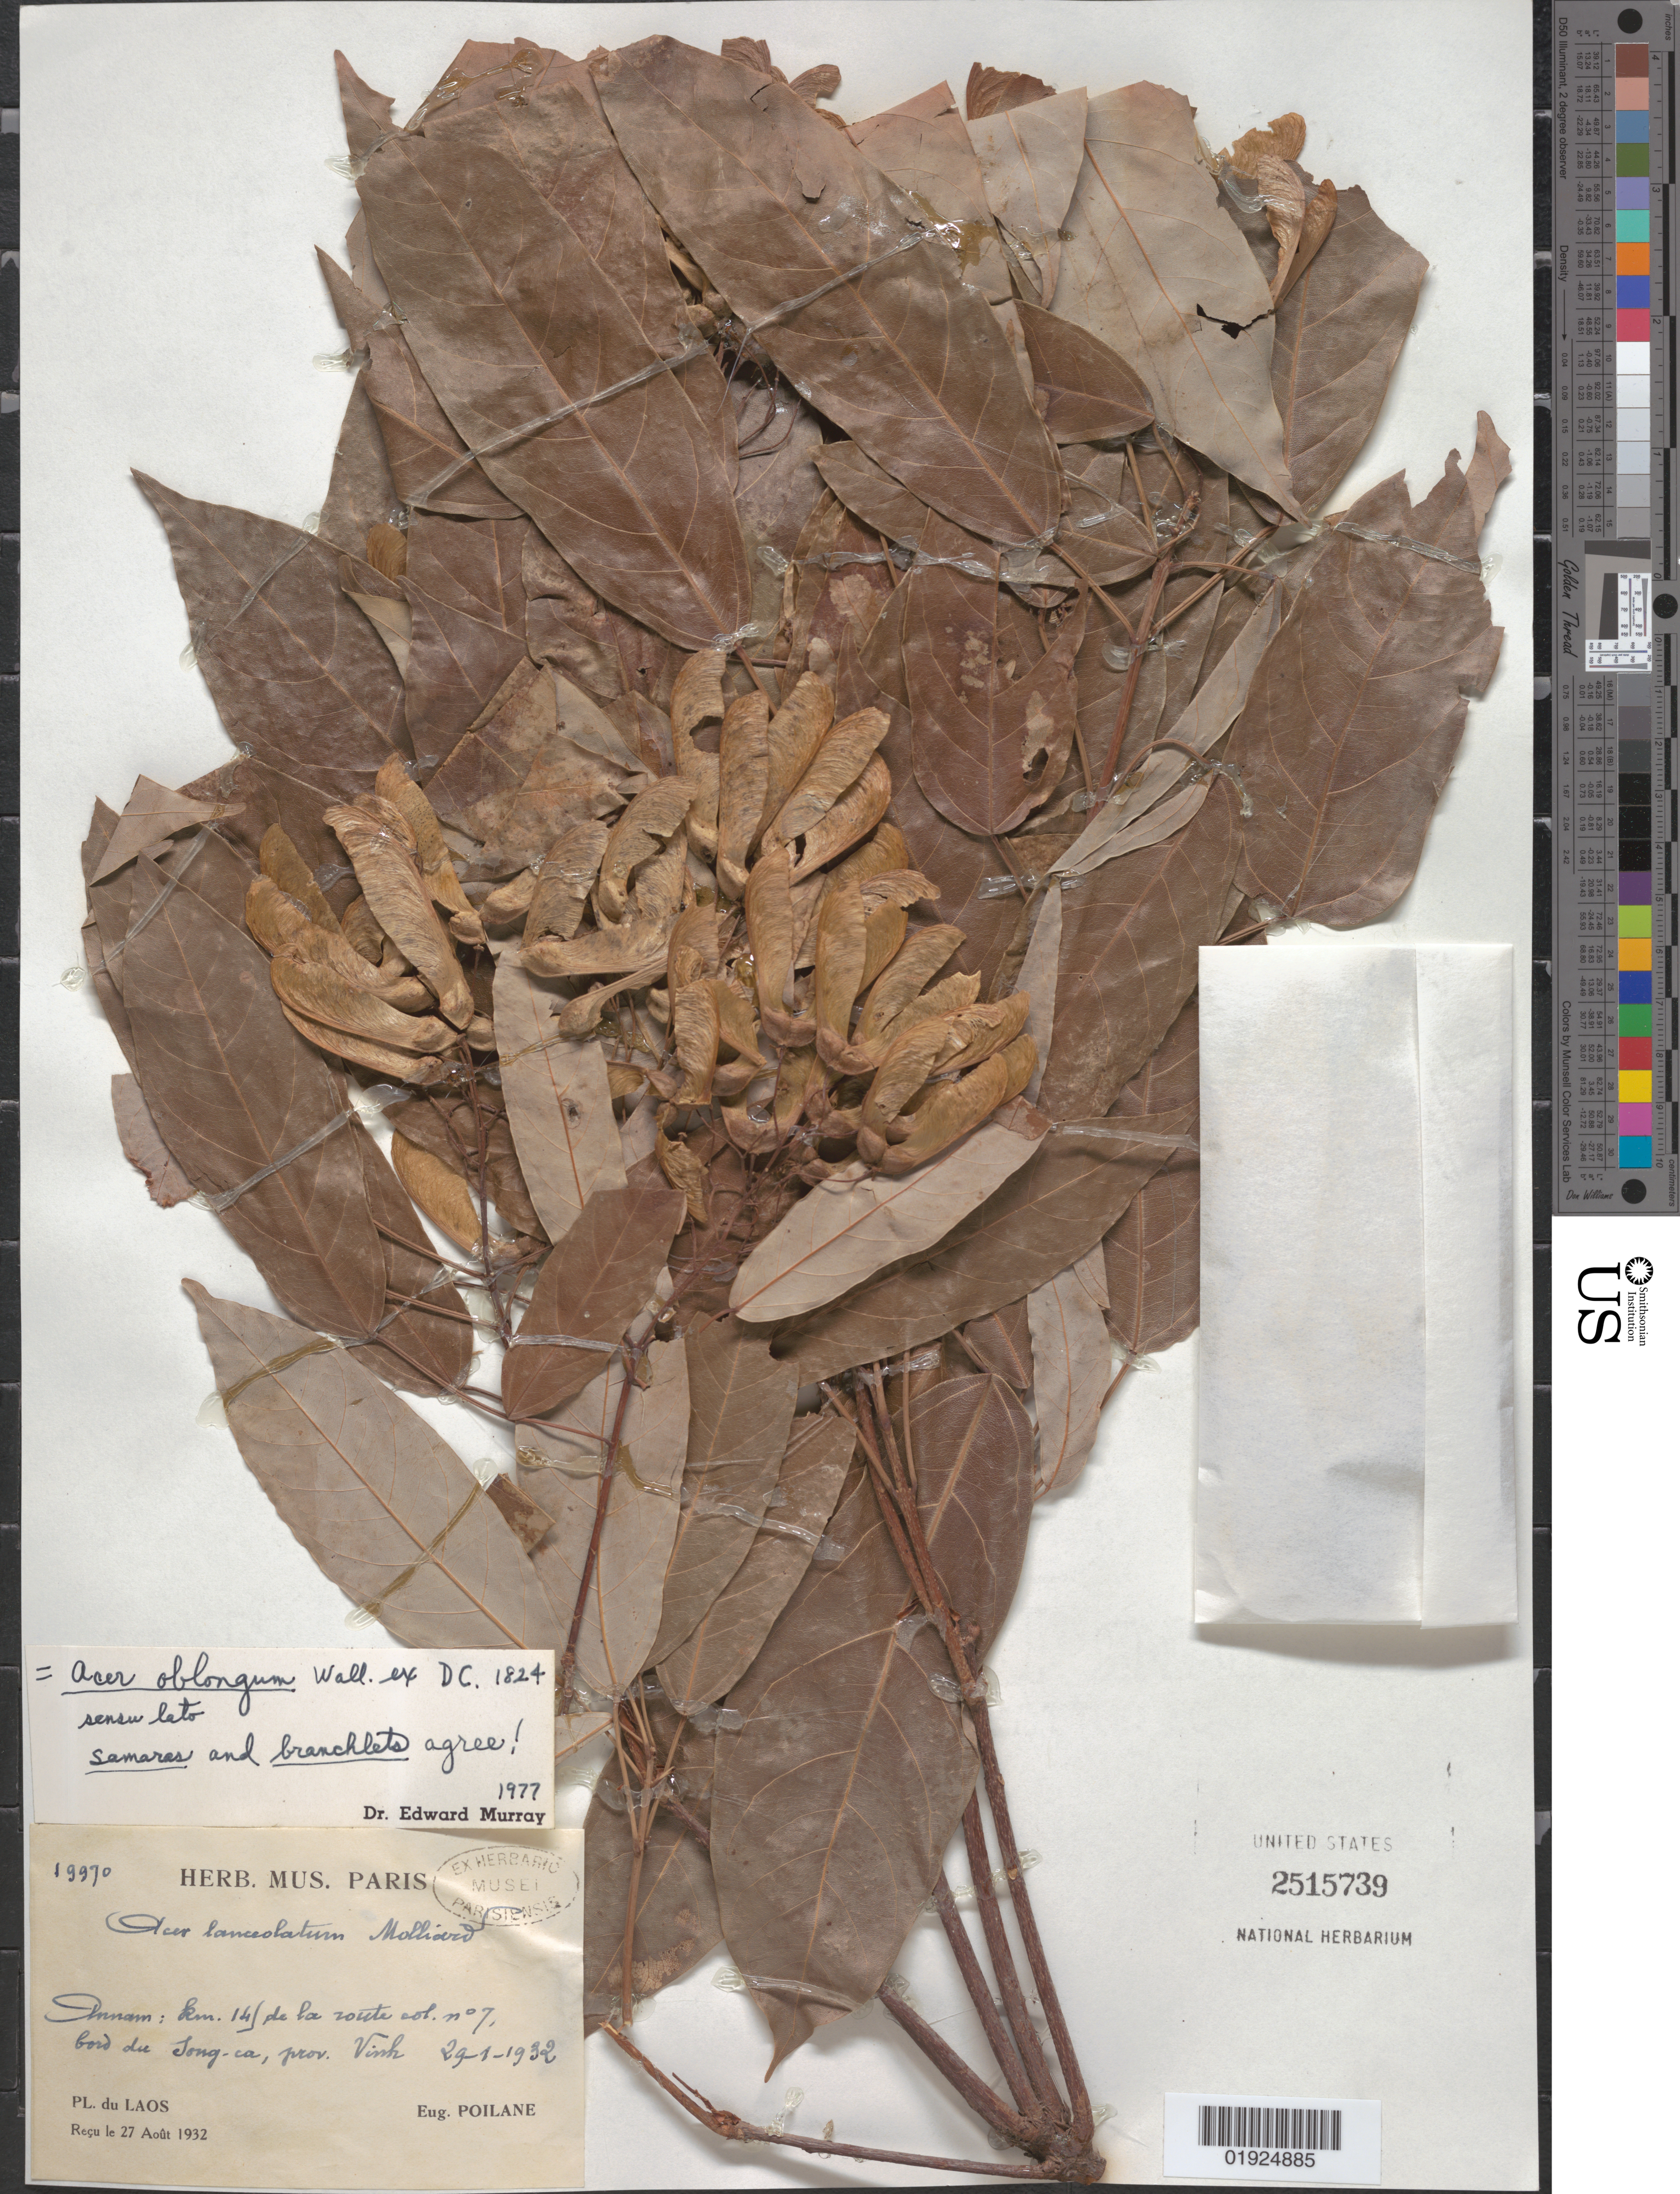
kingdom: Plantae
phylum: Tracheophyta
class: Magnoliopsida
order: Sapindales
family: Sapindaceae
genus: Acer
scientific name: Acer oblongum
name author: Wall. ex DC.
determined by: Murray, Edward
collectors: E. Poilane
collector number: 19970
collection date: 1932-08-27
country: Vietnam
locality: Annam [Vietnam]: km 145 de la route col no. 7, bord du Tong-ca, prov. Vinh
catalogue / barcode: US 2515739